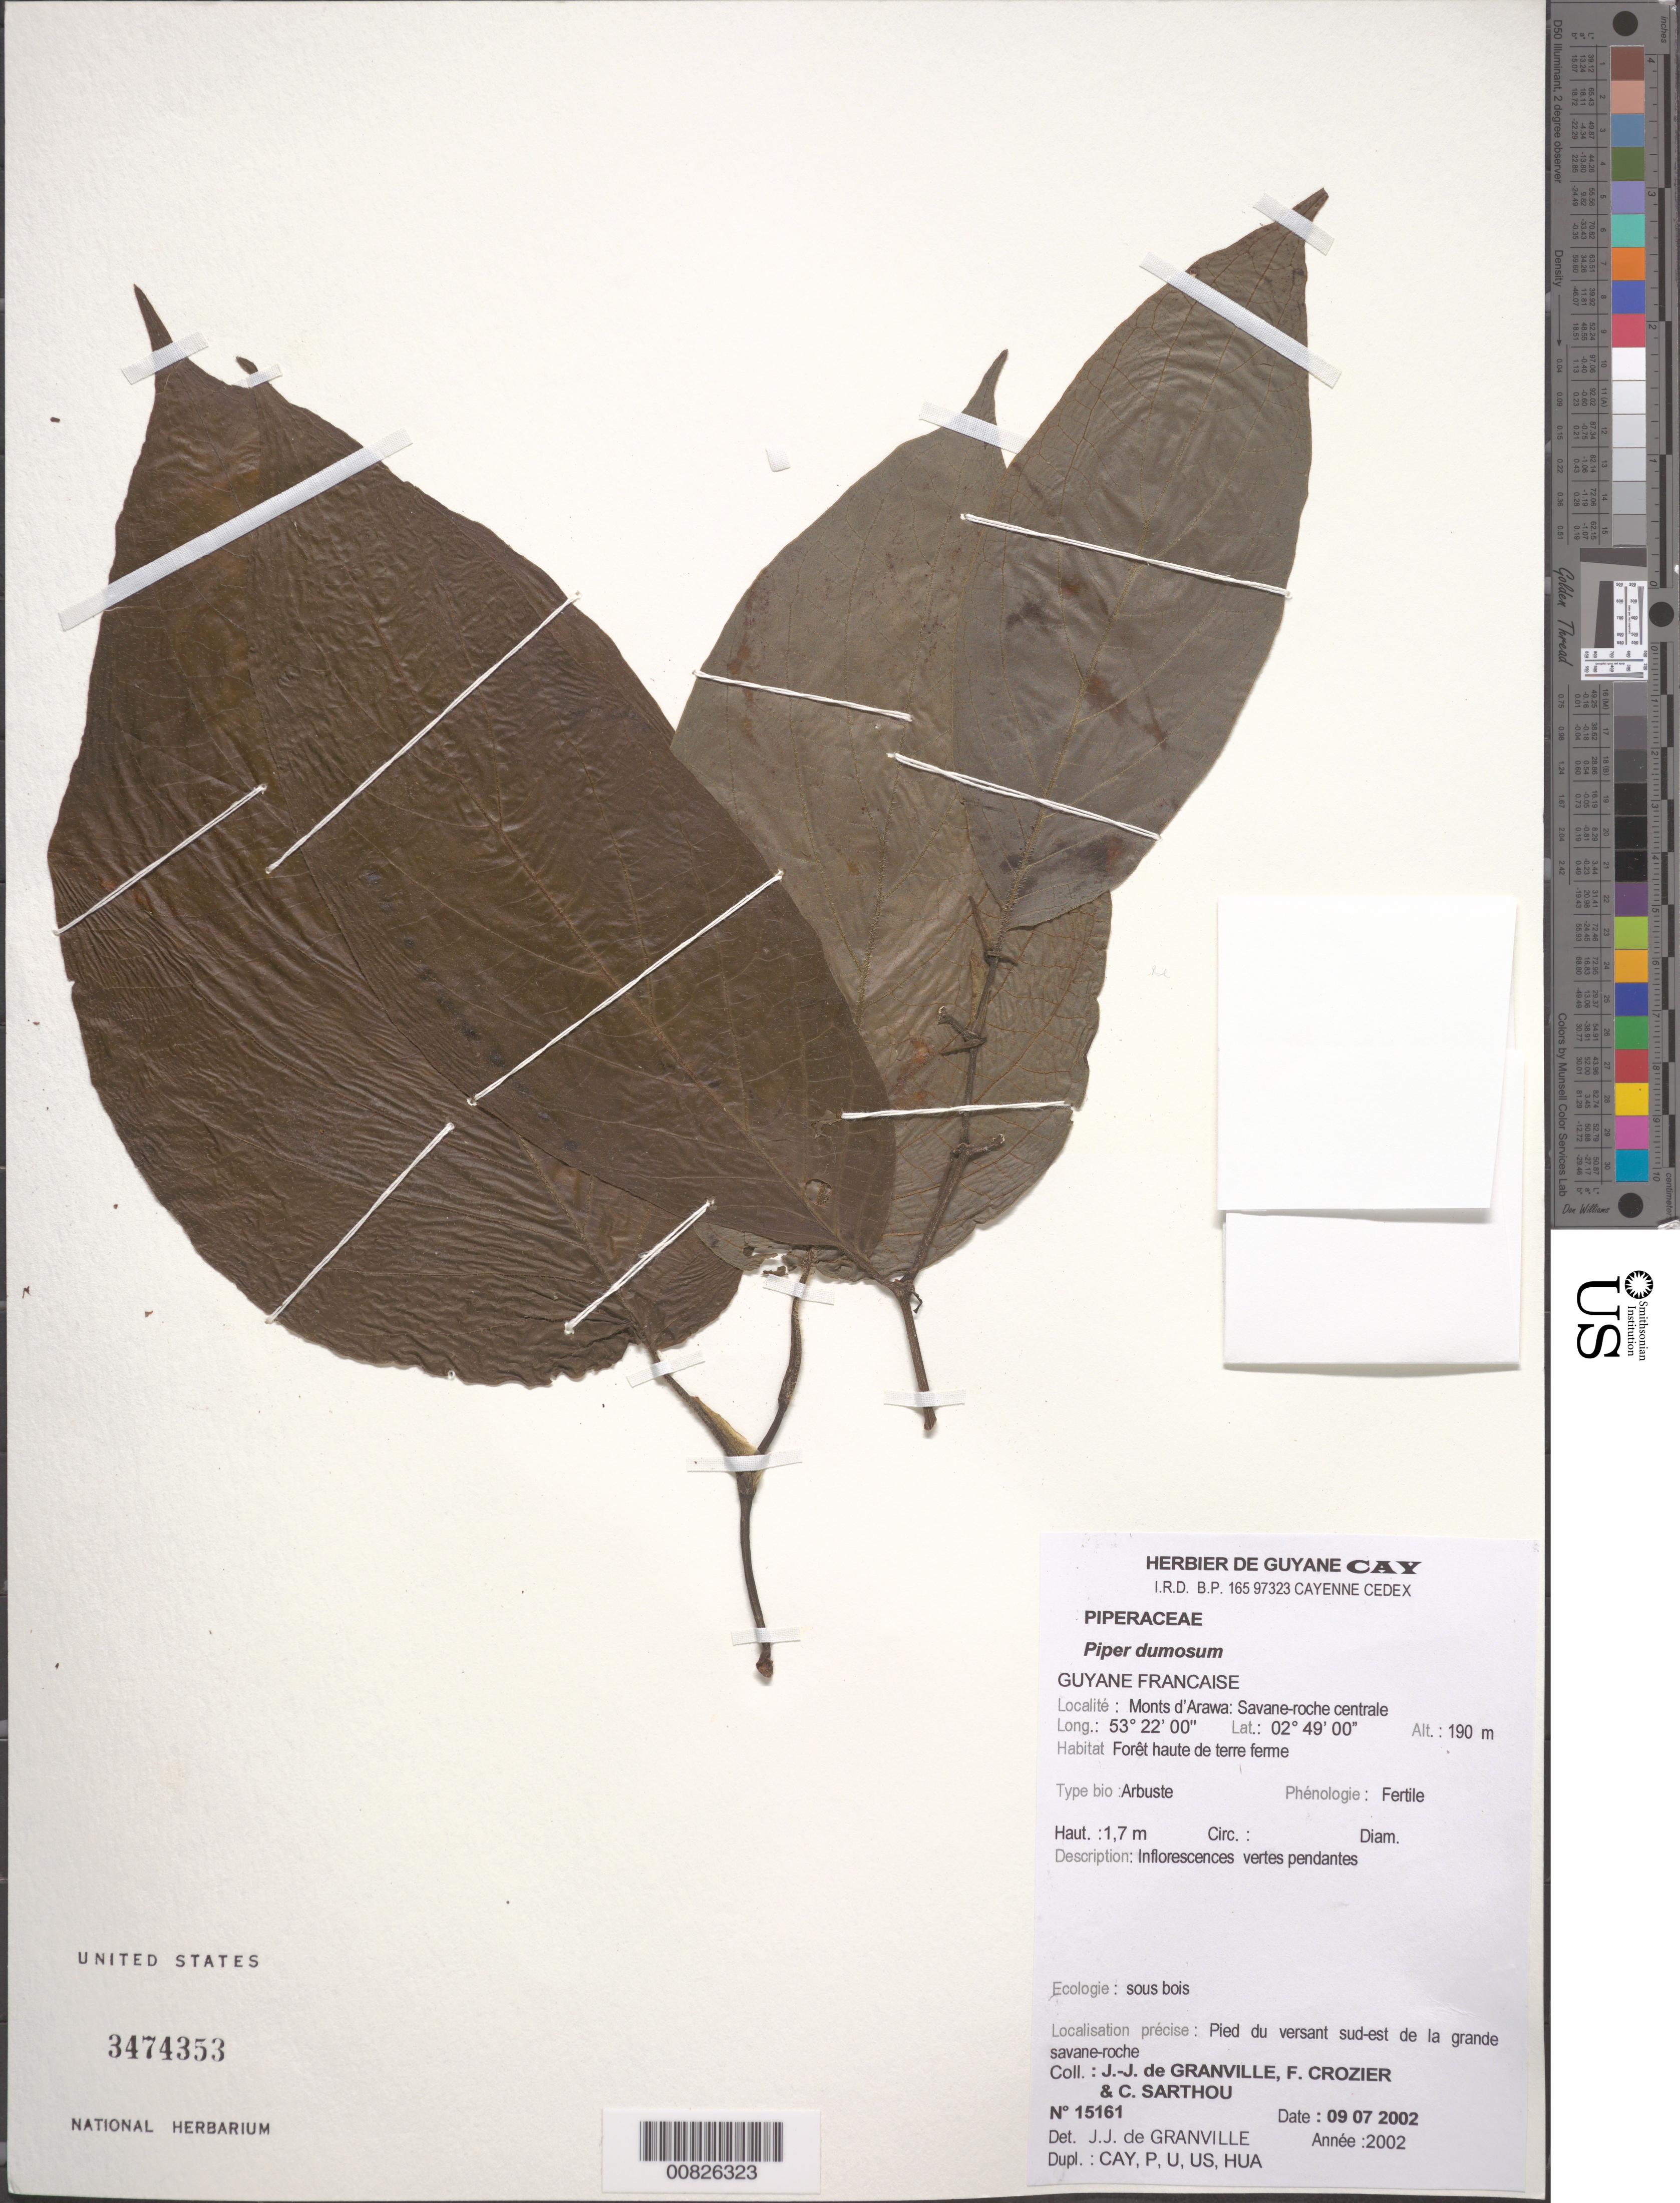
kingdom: Plantae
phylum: Tracheophyta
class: Magnoliopsida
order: Piperales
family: Piperaceae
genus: Piper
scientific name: Piper dumosum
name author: Rudge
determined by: Granville, J. J. de, (CAY), Institut de Recherche pour le Developpement (IRD) (FRENCH GUIANA)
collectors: J.-J. de Granville, F. Crozier & C. Sarthou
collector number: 15161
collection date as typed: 9-Jul-02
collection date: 2002-07-09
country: French Guiana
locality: Monts d'Arawa, zone de la savane-roche centrale, pied du versant sud-est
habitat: Forêt haute de terre ferme; sous-bois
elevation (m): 190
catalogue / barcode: US 3474353